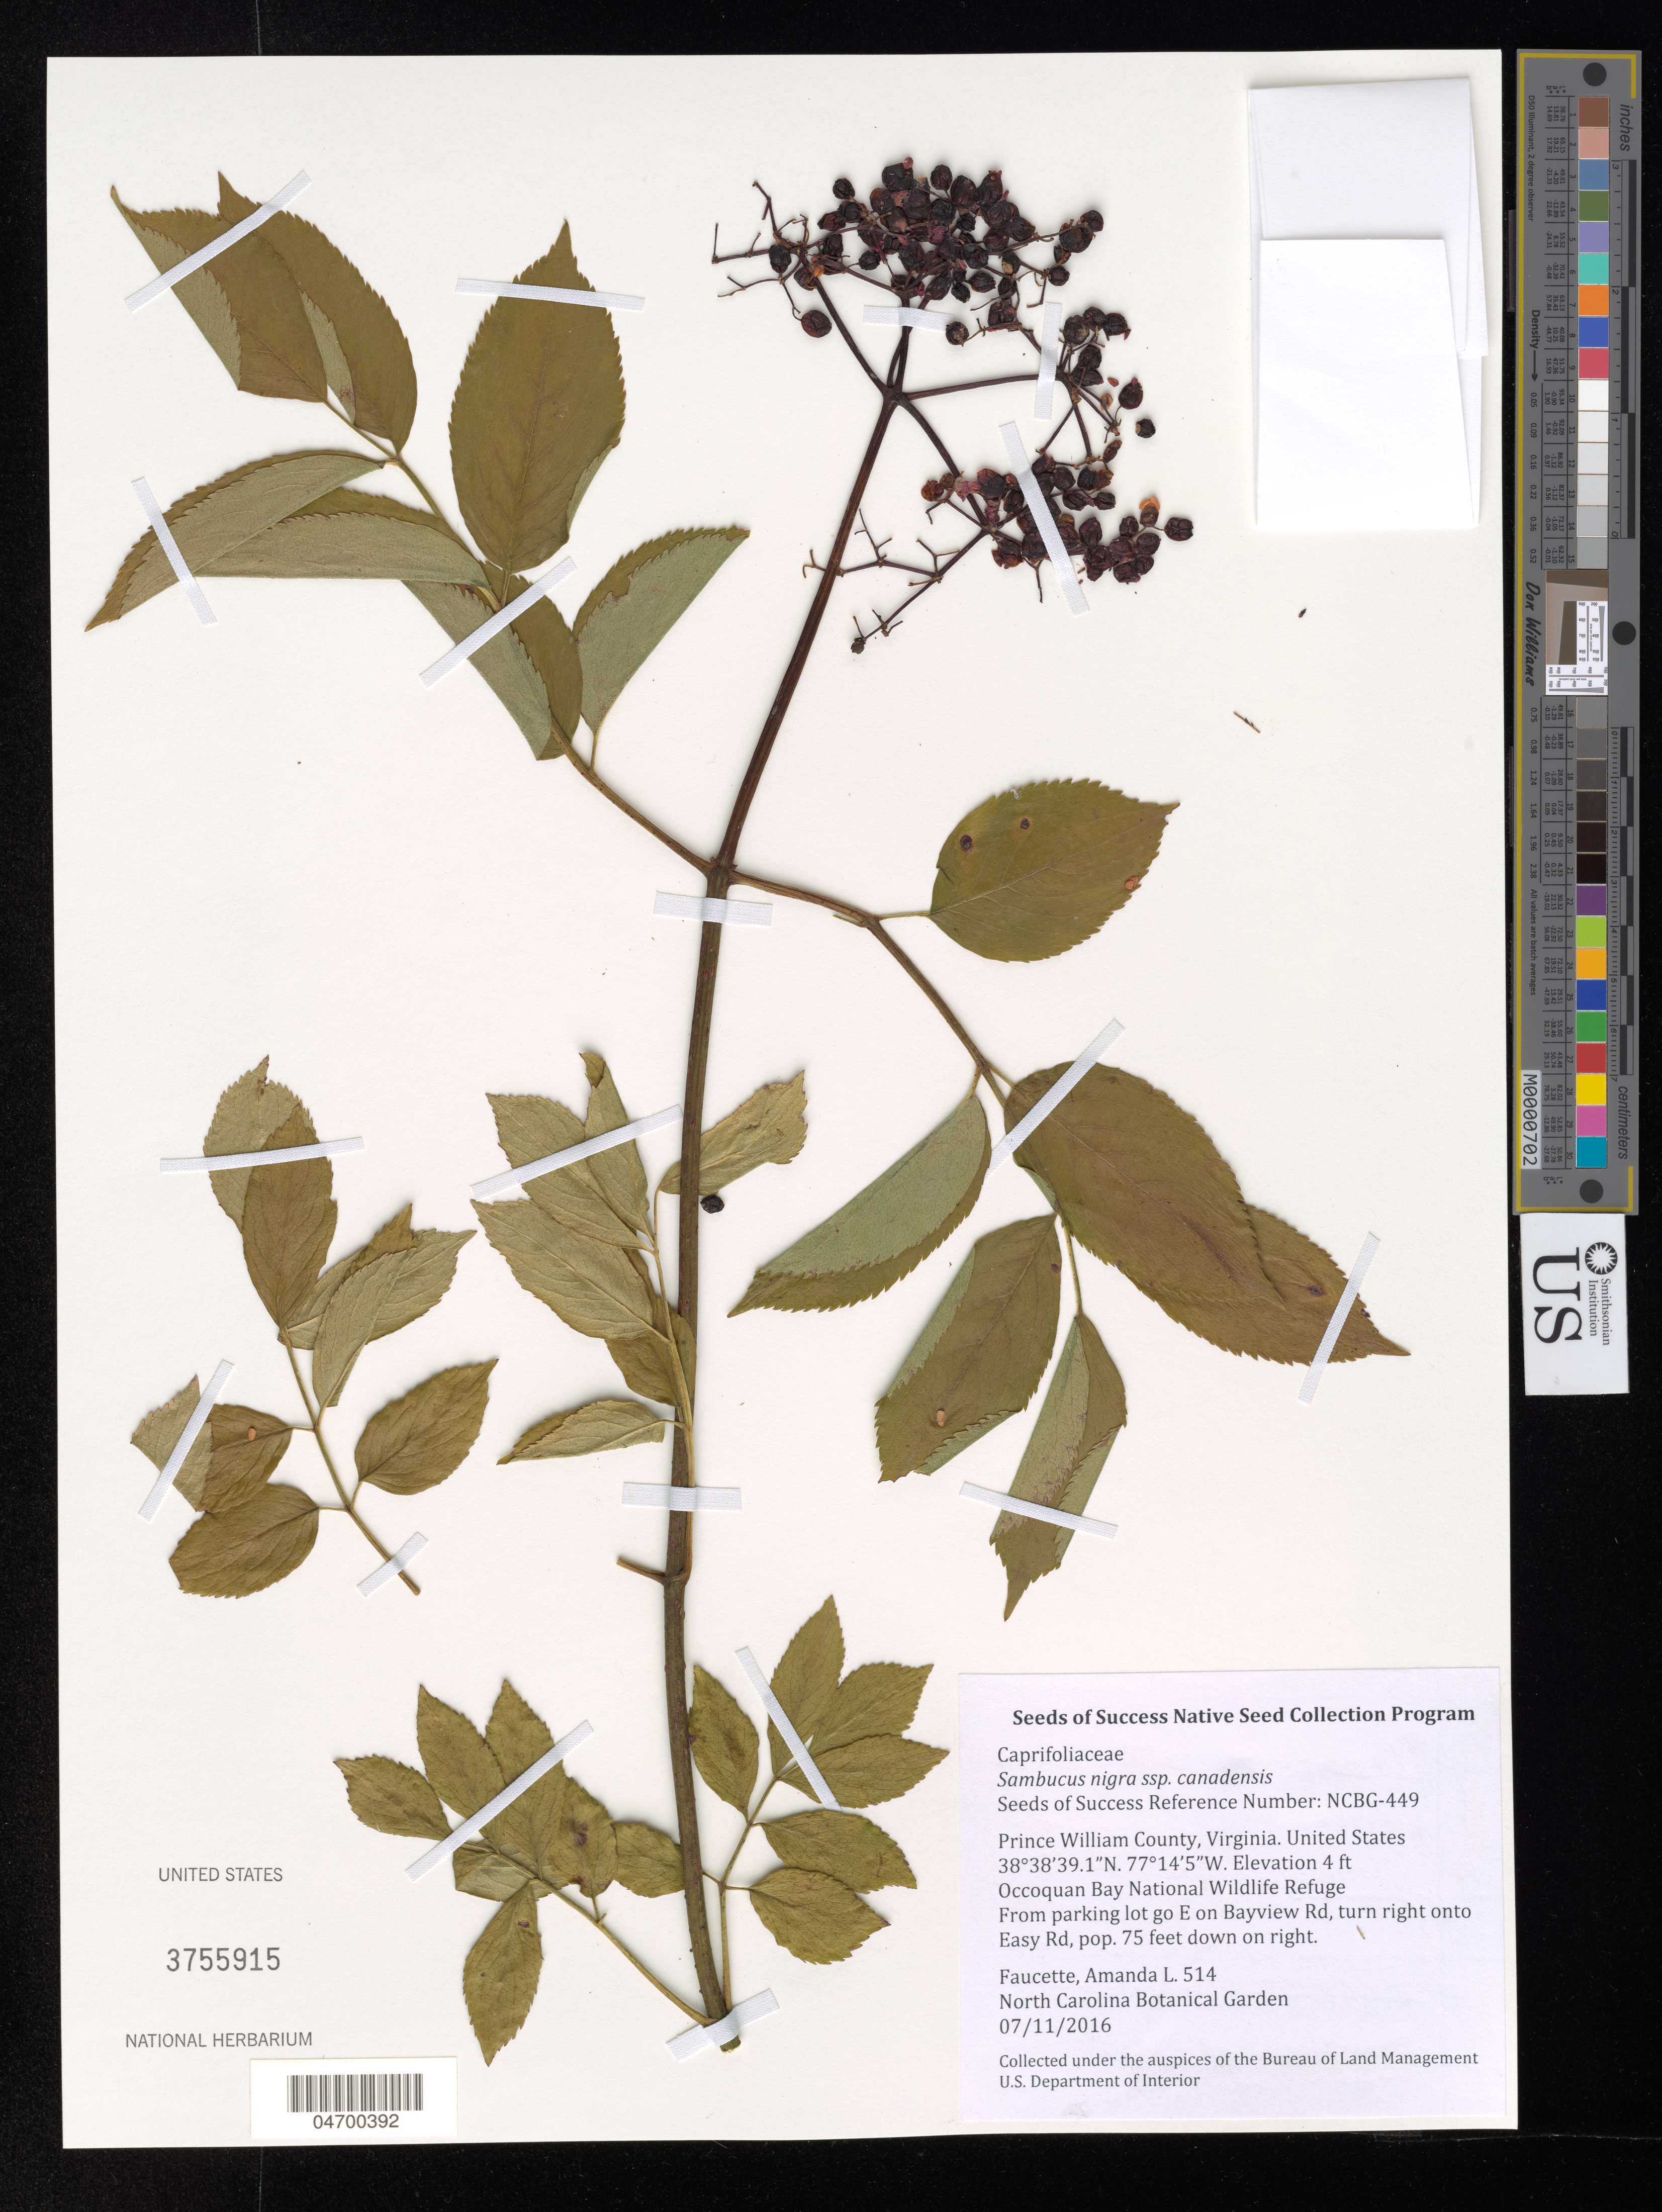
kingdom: Plantae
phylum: Tracheophyta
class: Magnoliopsida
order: Dipsacales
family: Viburnaceae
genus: Sambucus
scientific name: Sambucus nigra subsp. canadensis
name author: (L.) Bolli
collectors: A. Faucette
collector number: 514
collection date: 2016-07-11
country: United States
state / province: Virginia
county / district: Prince Wiliam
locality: Prince William County. Occoquan Bay National Wildlife Refuge. From parking lot go E on Bayview Rd, turn right onto Easy Rd, pop. 75 feet down on right.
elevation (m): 1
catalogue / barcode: US 3755915